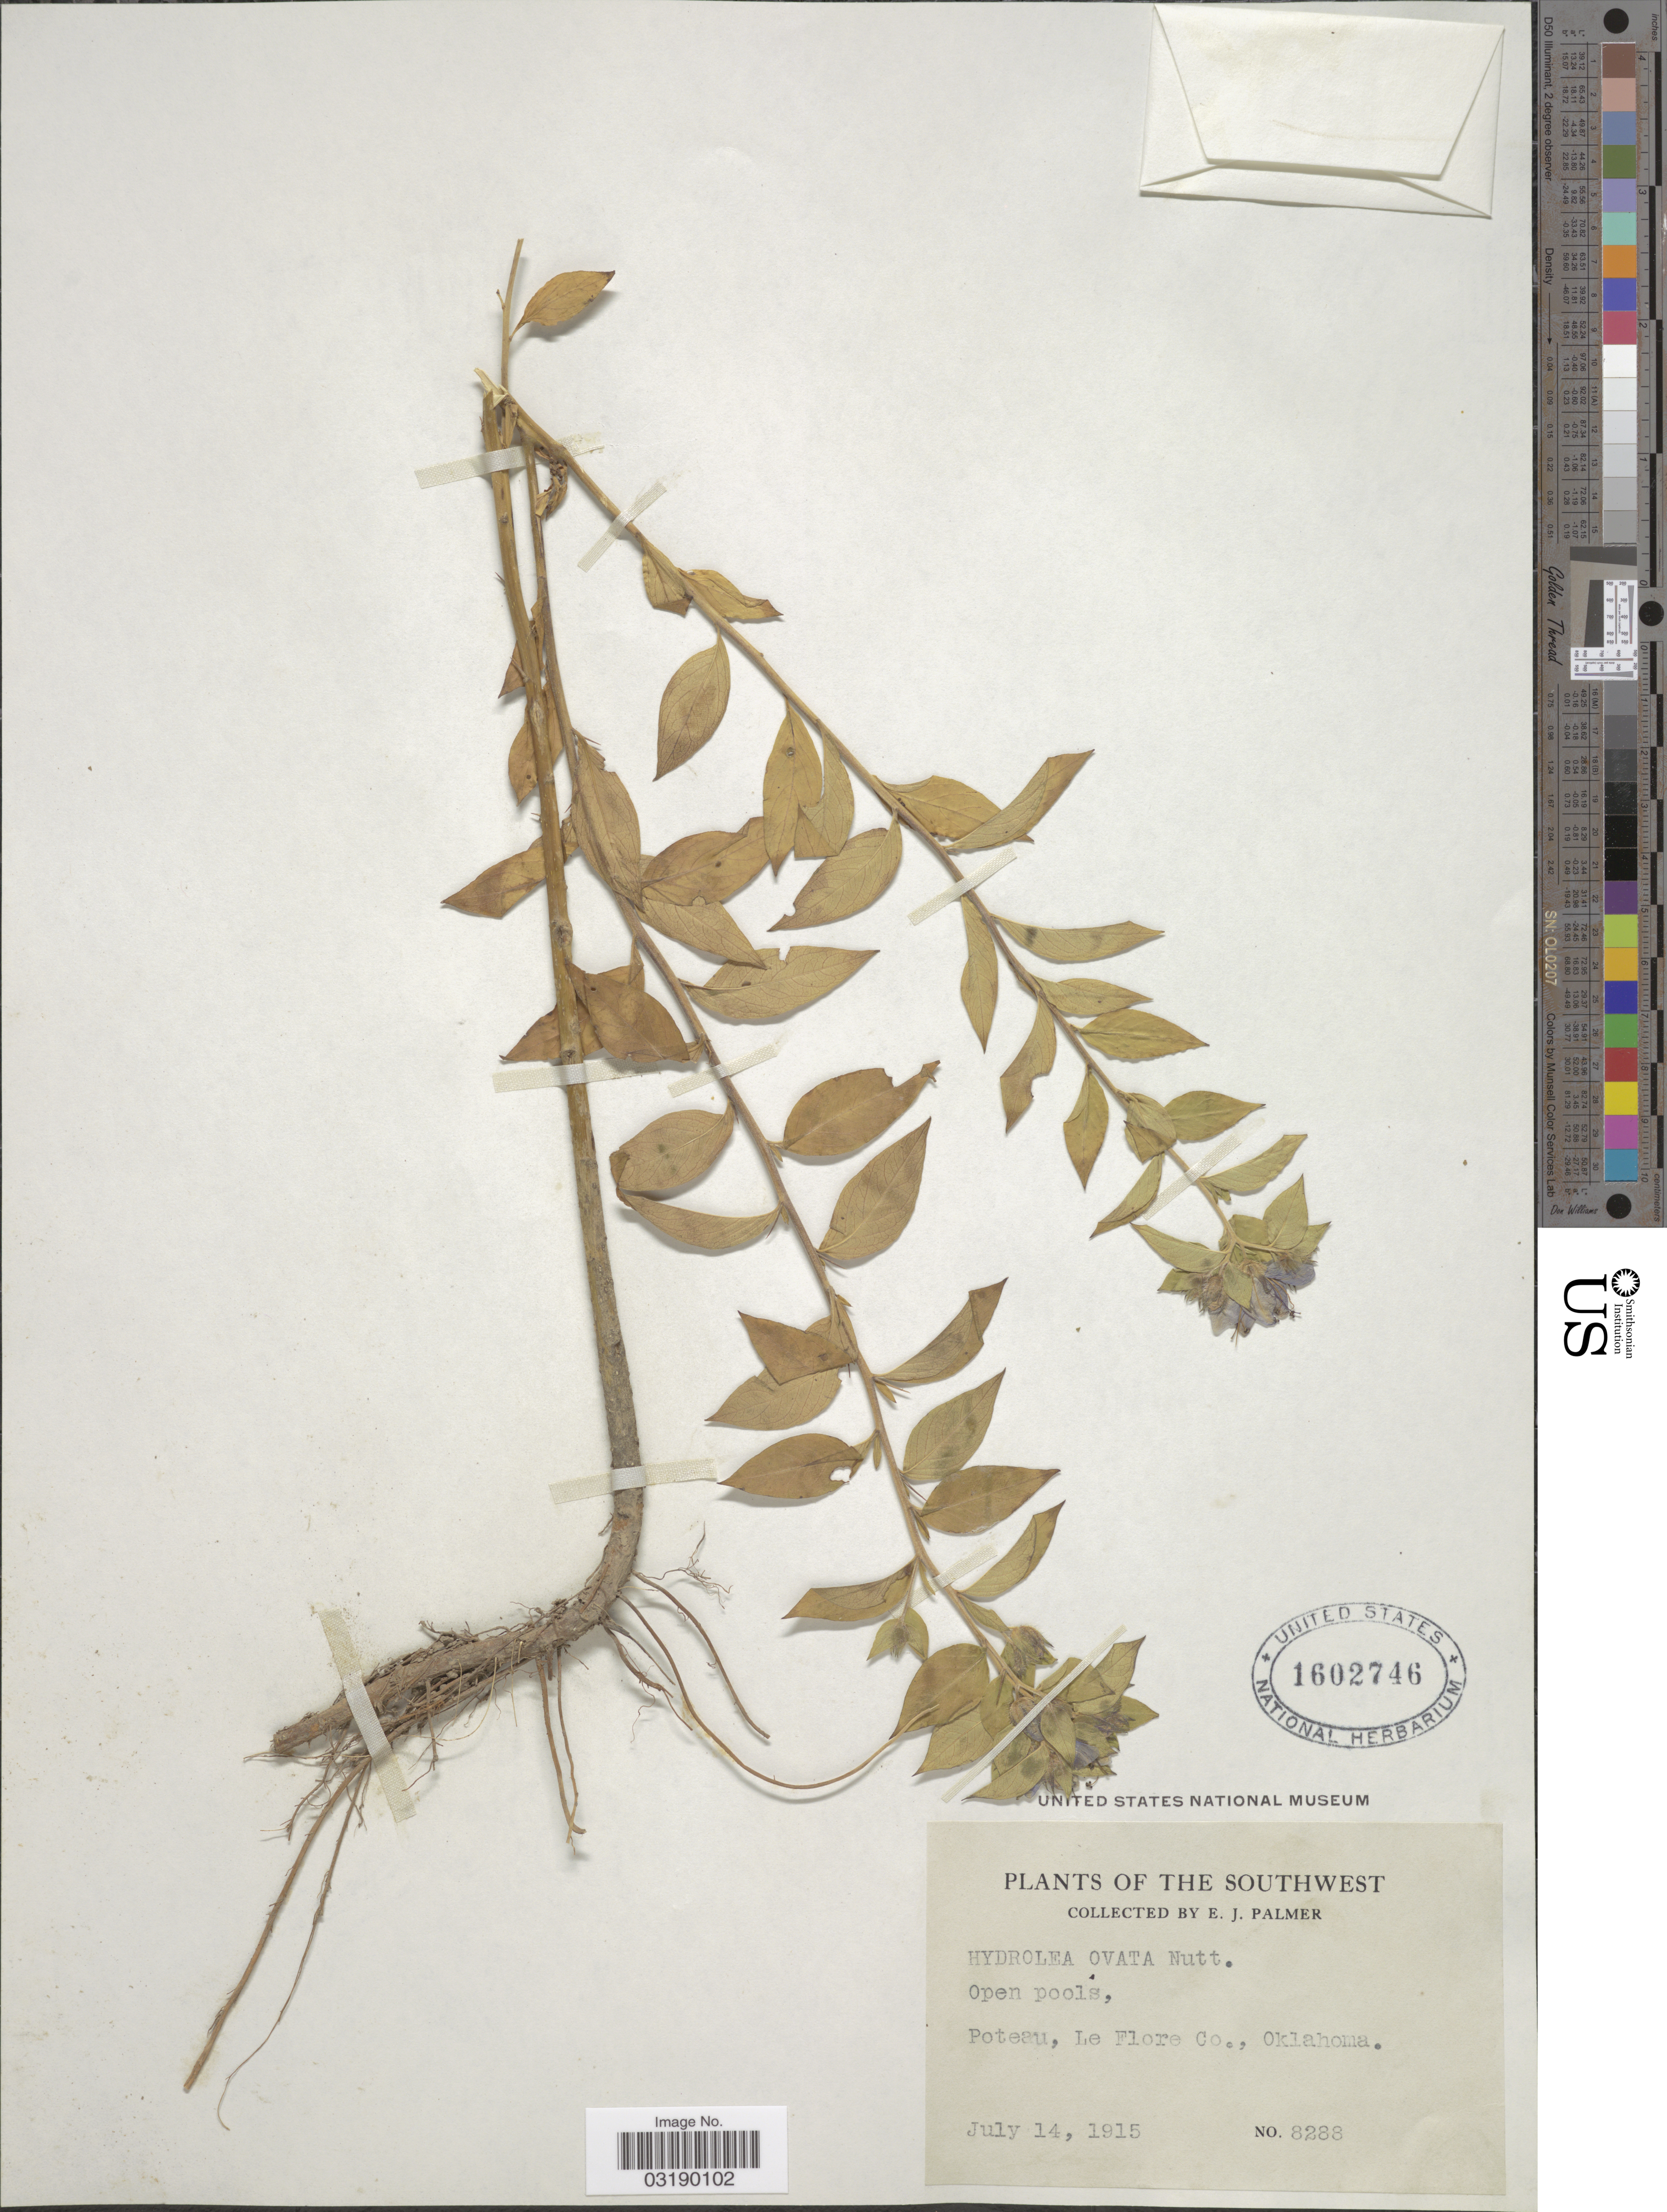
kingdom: Plantae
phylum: Tracheophyta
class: Magnoliopsida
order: Solanales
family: Hydroleaceae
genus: Hydrolea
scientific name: Hydrolea ovata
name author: Nutt. ex Choisy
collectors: E. J. Palmer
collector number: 8288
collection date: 1915-07-14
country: United States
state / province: Oklahoma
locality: The Southwest. Poteau, Le Flore Co.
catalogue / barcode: US 1602746